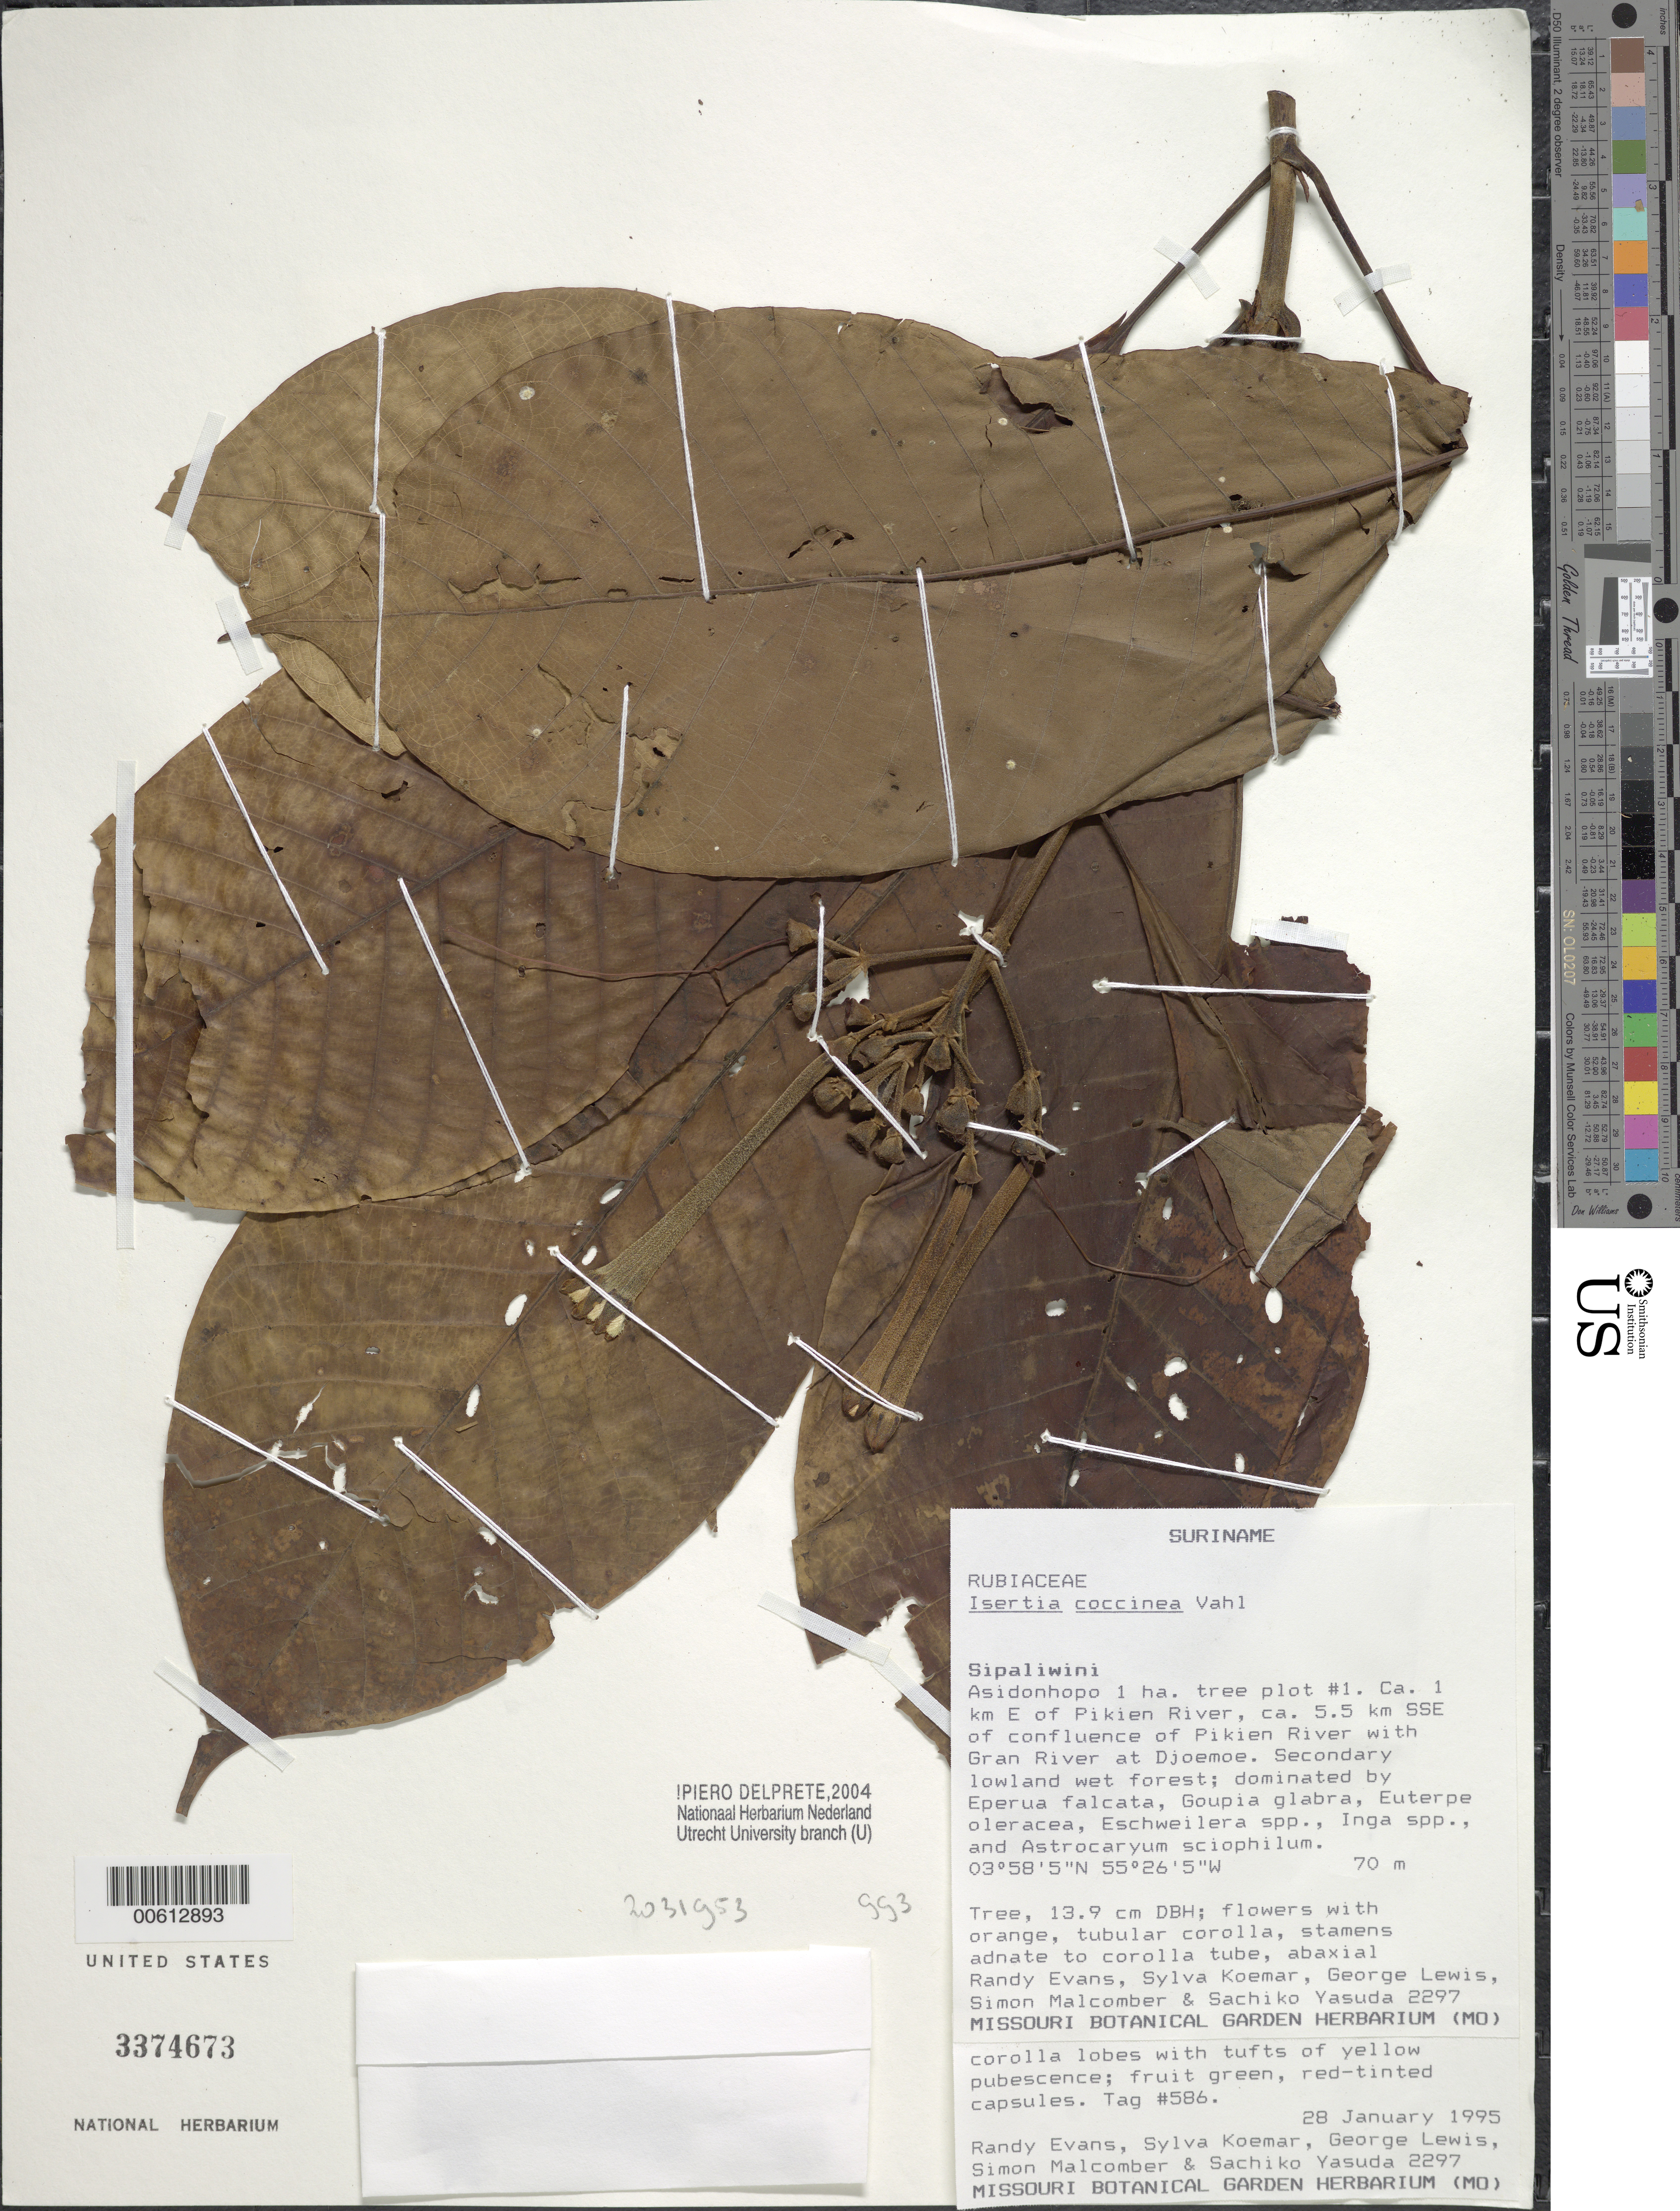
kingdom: Plantae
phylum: Tracheophyta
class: Magnoliopsida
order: Gentianales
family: Rubiaceae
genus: Isertia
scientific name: Isertia coccinea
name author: (Aubl.) Vahl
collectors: R. Evans, S. Koemar, G. Lewis, S. T. Malcomber & S. Yasuda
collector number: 2297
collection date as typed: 28-Jan-95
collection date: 1995-01-28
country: Suriname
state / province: Sipaliwini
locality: Asidonhopo, 1 km E of Pikien R., 5.5 km SSE of confl. of Pikien R. & Gran R. at Djoemoe; 1 ha tree plot #1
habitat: Secondary lowland wet forest, dominated by Eperua falcata, Goupia glabra, Euterpe oleracea, Eschweilera spp, Inga spp, and Astrocaryum sciophilum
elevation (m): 70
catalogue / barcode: US 3374673